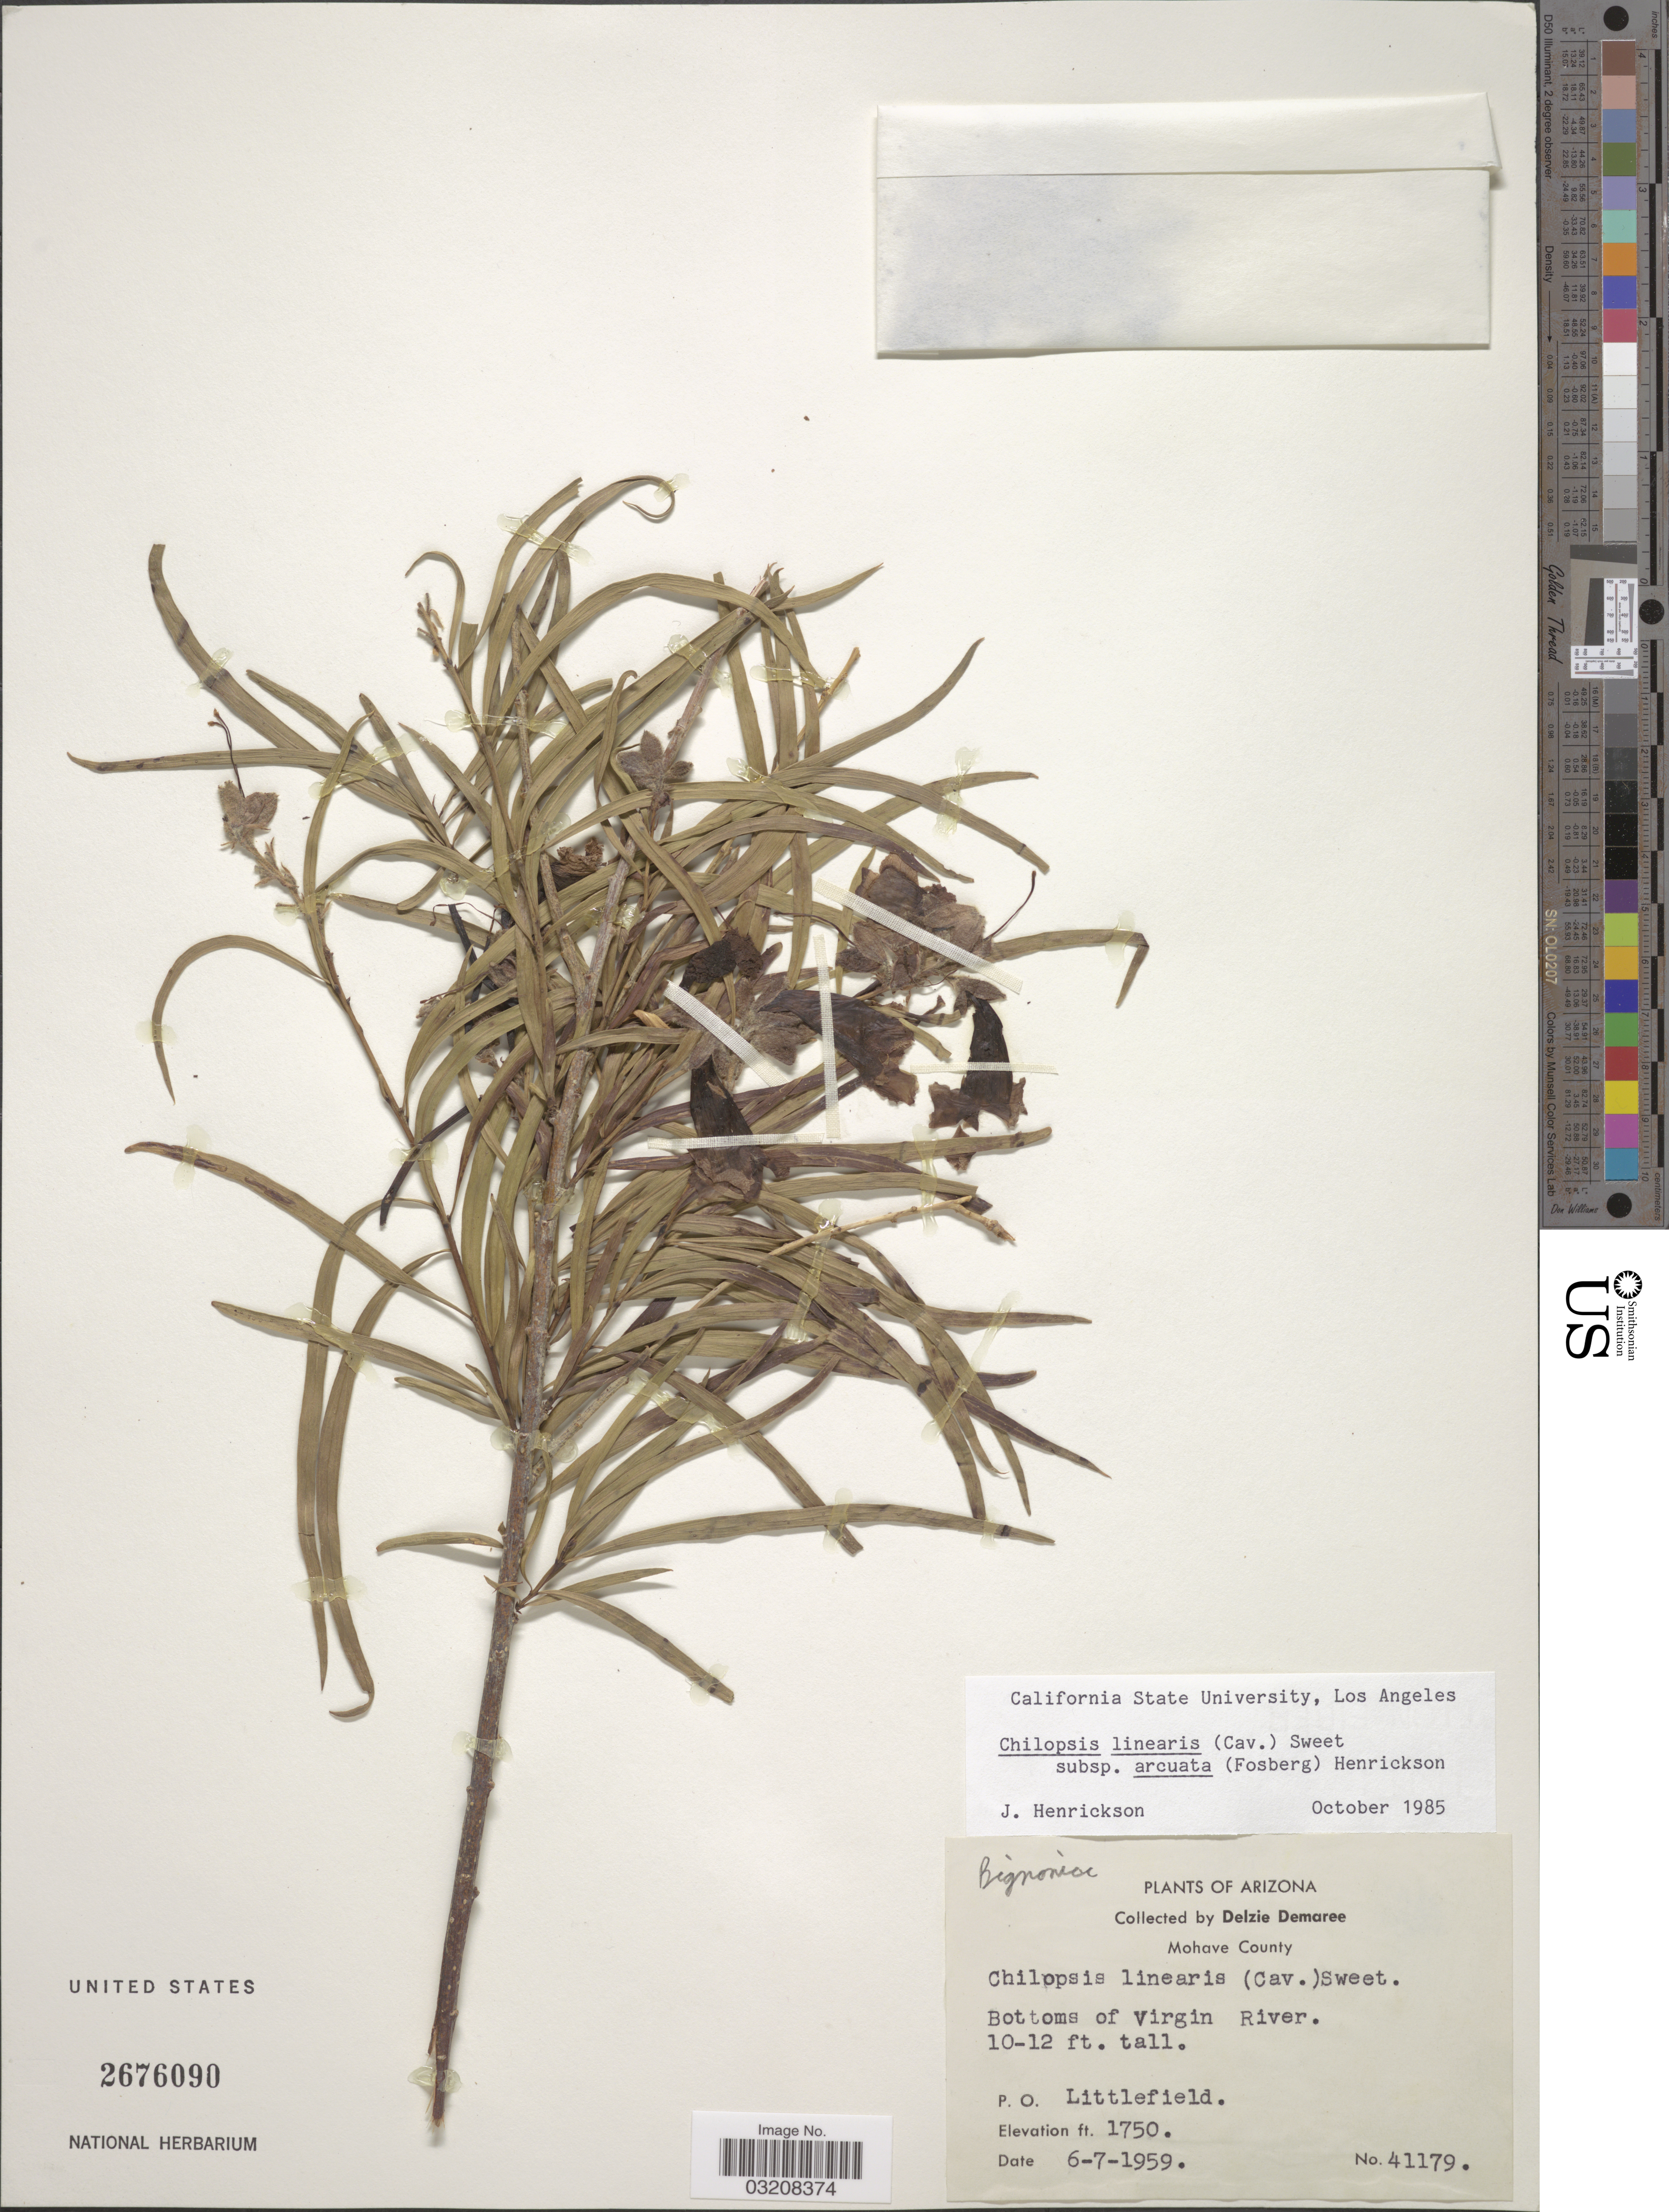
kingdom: Plantae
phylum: Tracheophyta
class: Magnoliopsida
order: Lamiales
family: Bignoniaceae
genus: Chilopsis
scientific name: Chilopsis linearis subsp. arcuata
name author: (Fosberg) Henrickson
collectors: D. Demaree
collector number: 41179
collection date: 1959-06-07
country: United States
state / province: Arizona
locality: Mohave County. Bottoms of Virgin River. P.O. Littlefield.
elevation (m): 533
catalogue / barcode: US 2676090